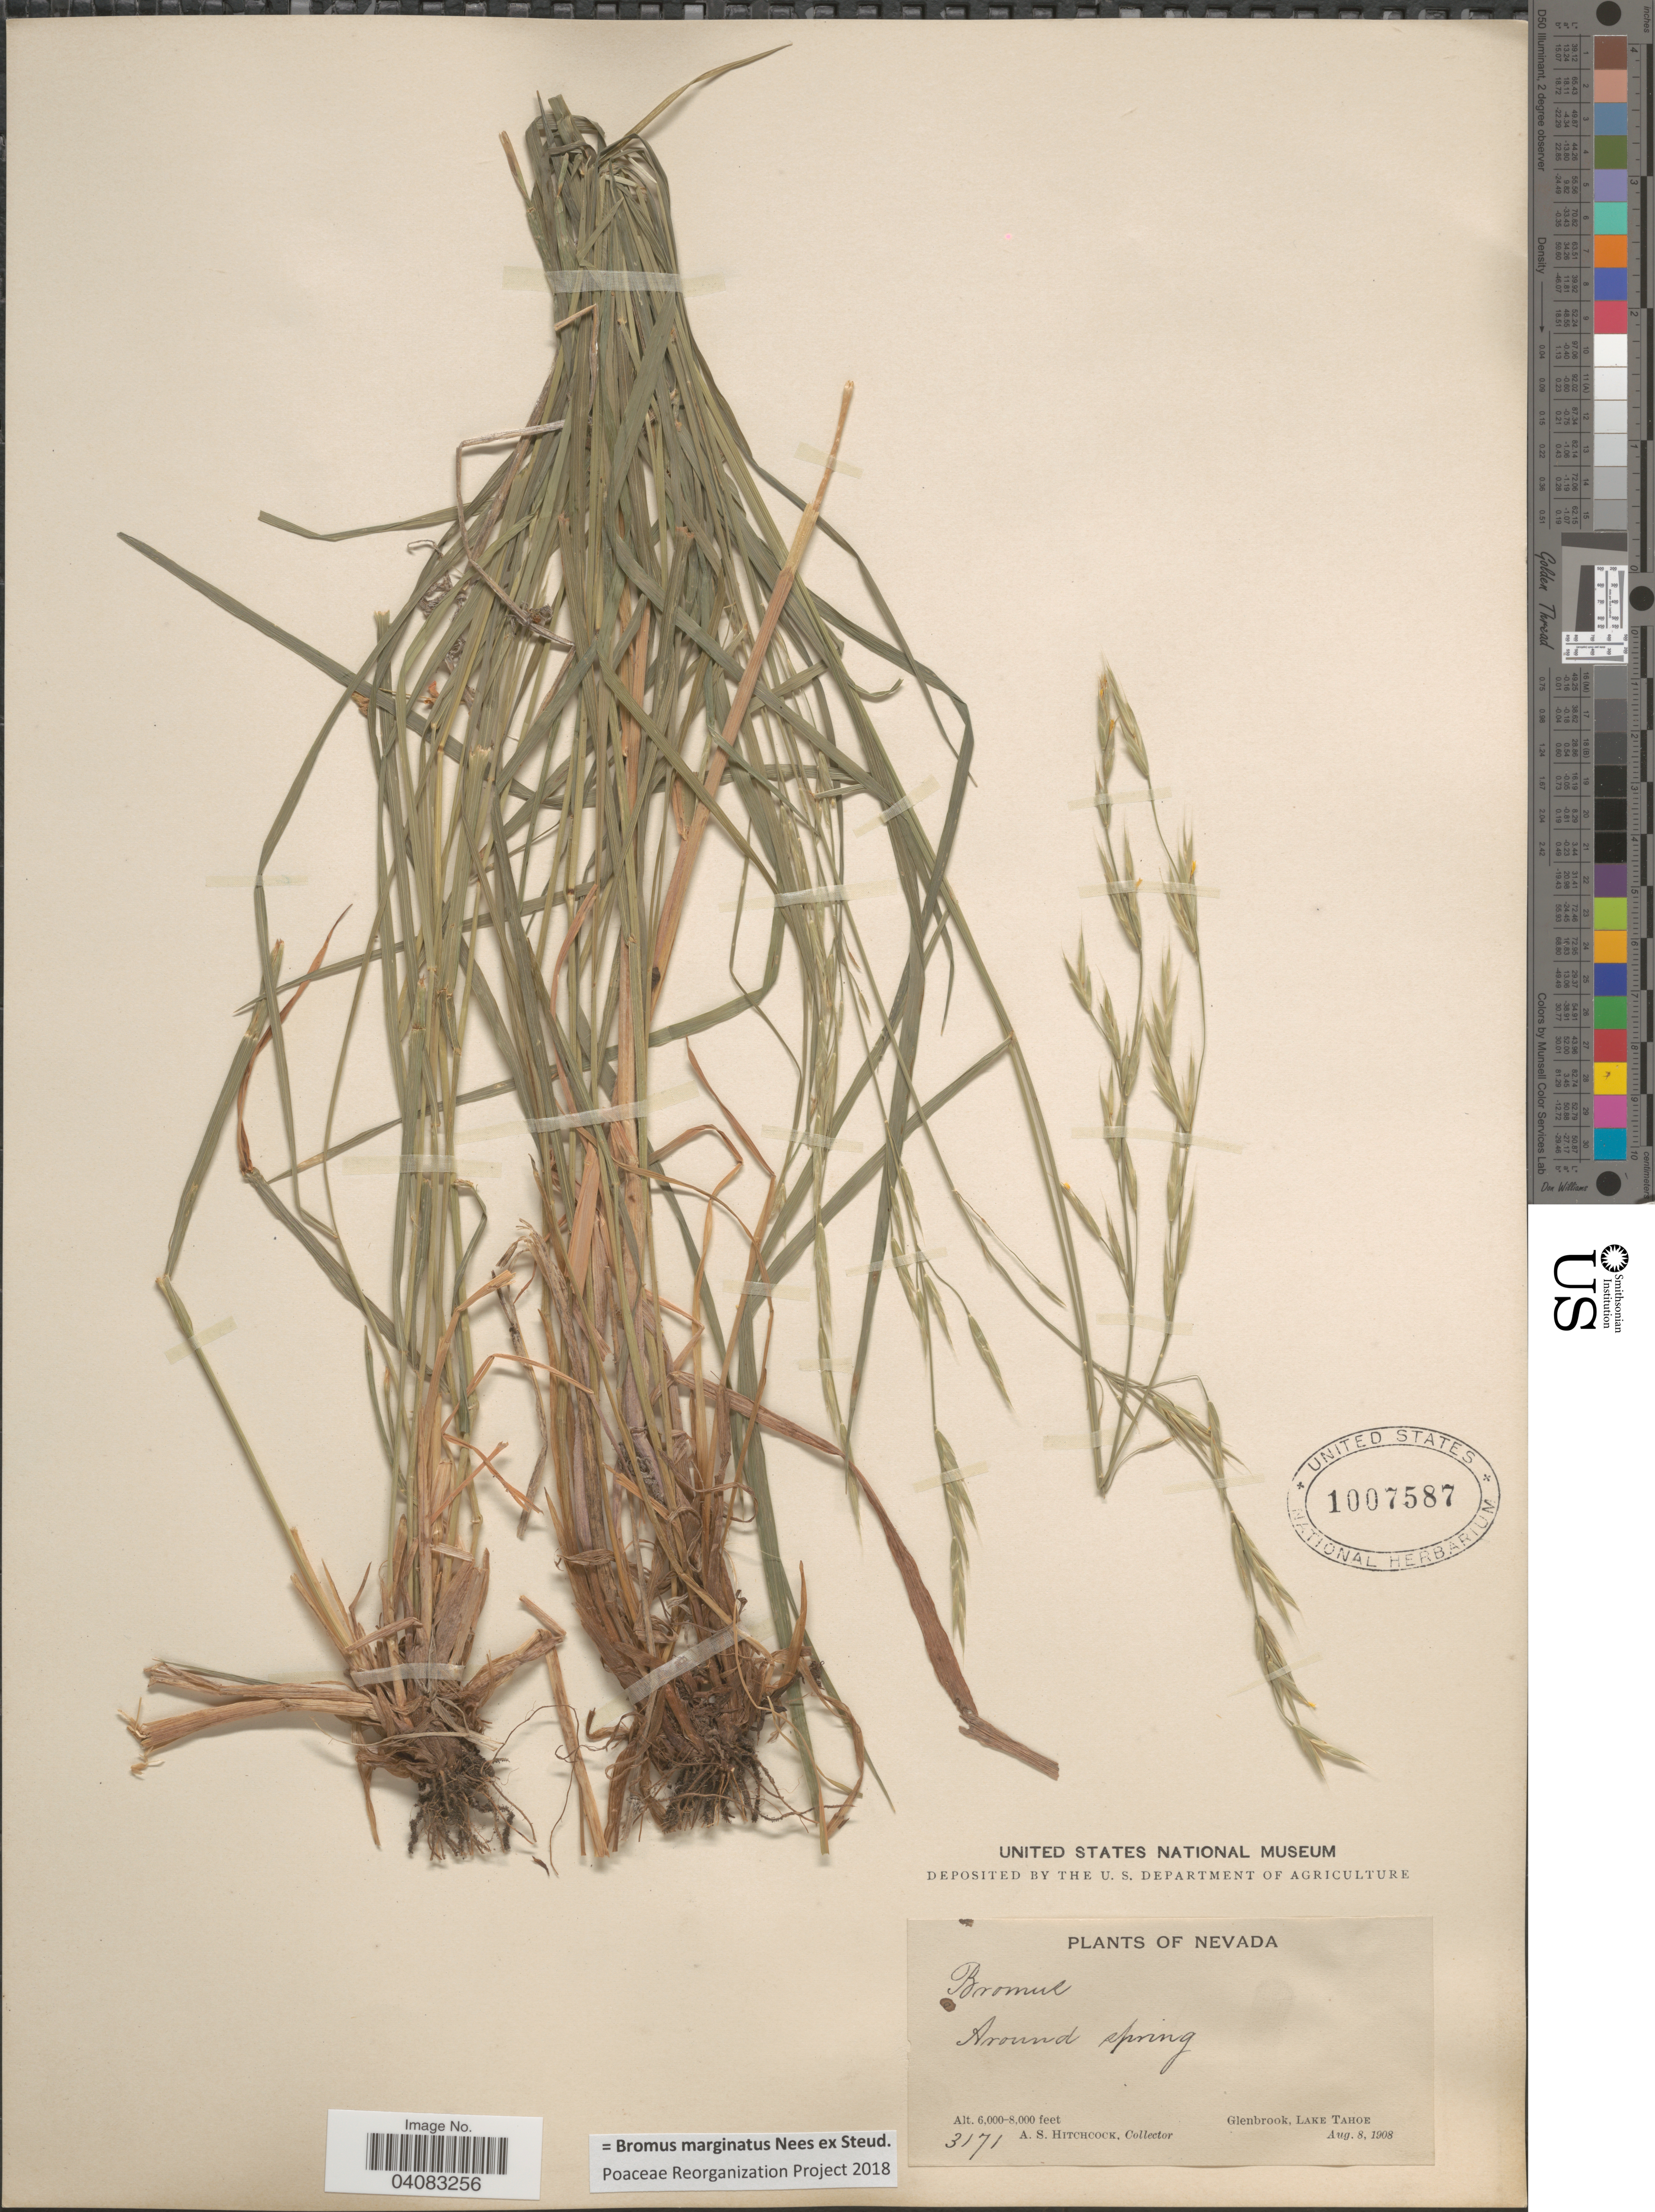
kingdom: Plantae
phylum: Tracheophyta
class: Liliopsida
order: Poales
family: Poaceae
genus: Bromus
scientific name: Bromus marginatus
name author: Nees ex Steud.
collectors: A. S. Hitchcock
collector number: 3171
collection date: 1908-08-08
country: United States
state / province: Nevada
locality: Around spring. Glenbrook, Lake Tahoe.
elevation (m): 1829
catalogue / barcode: US 1007587